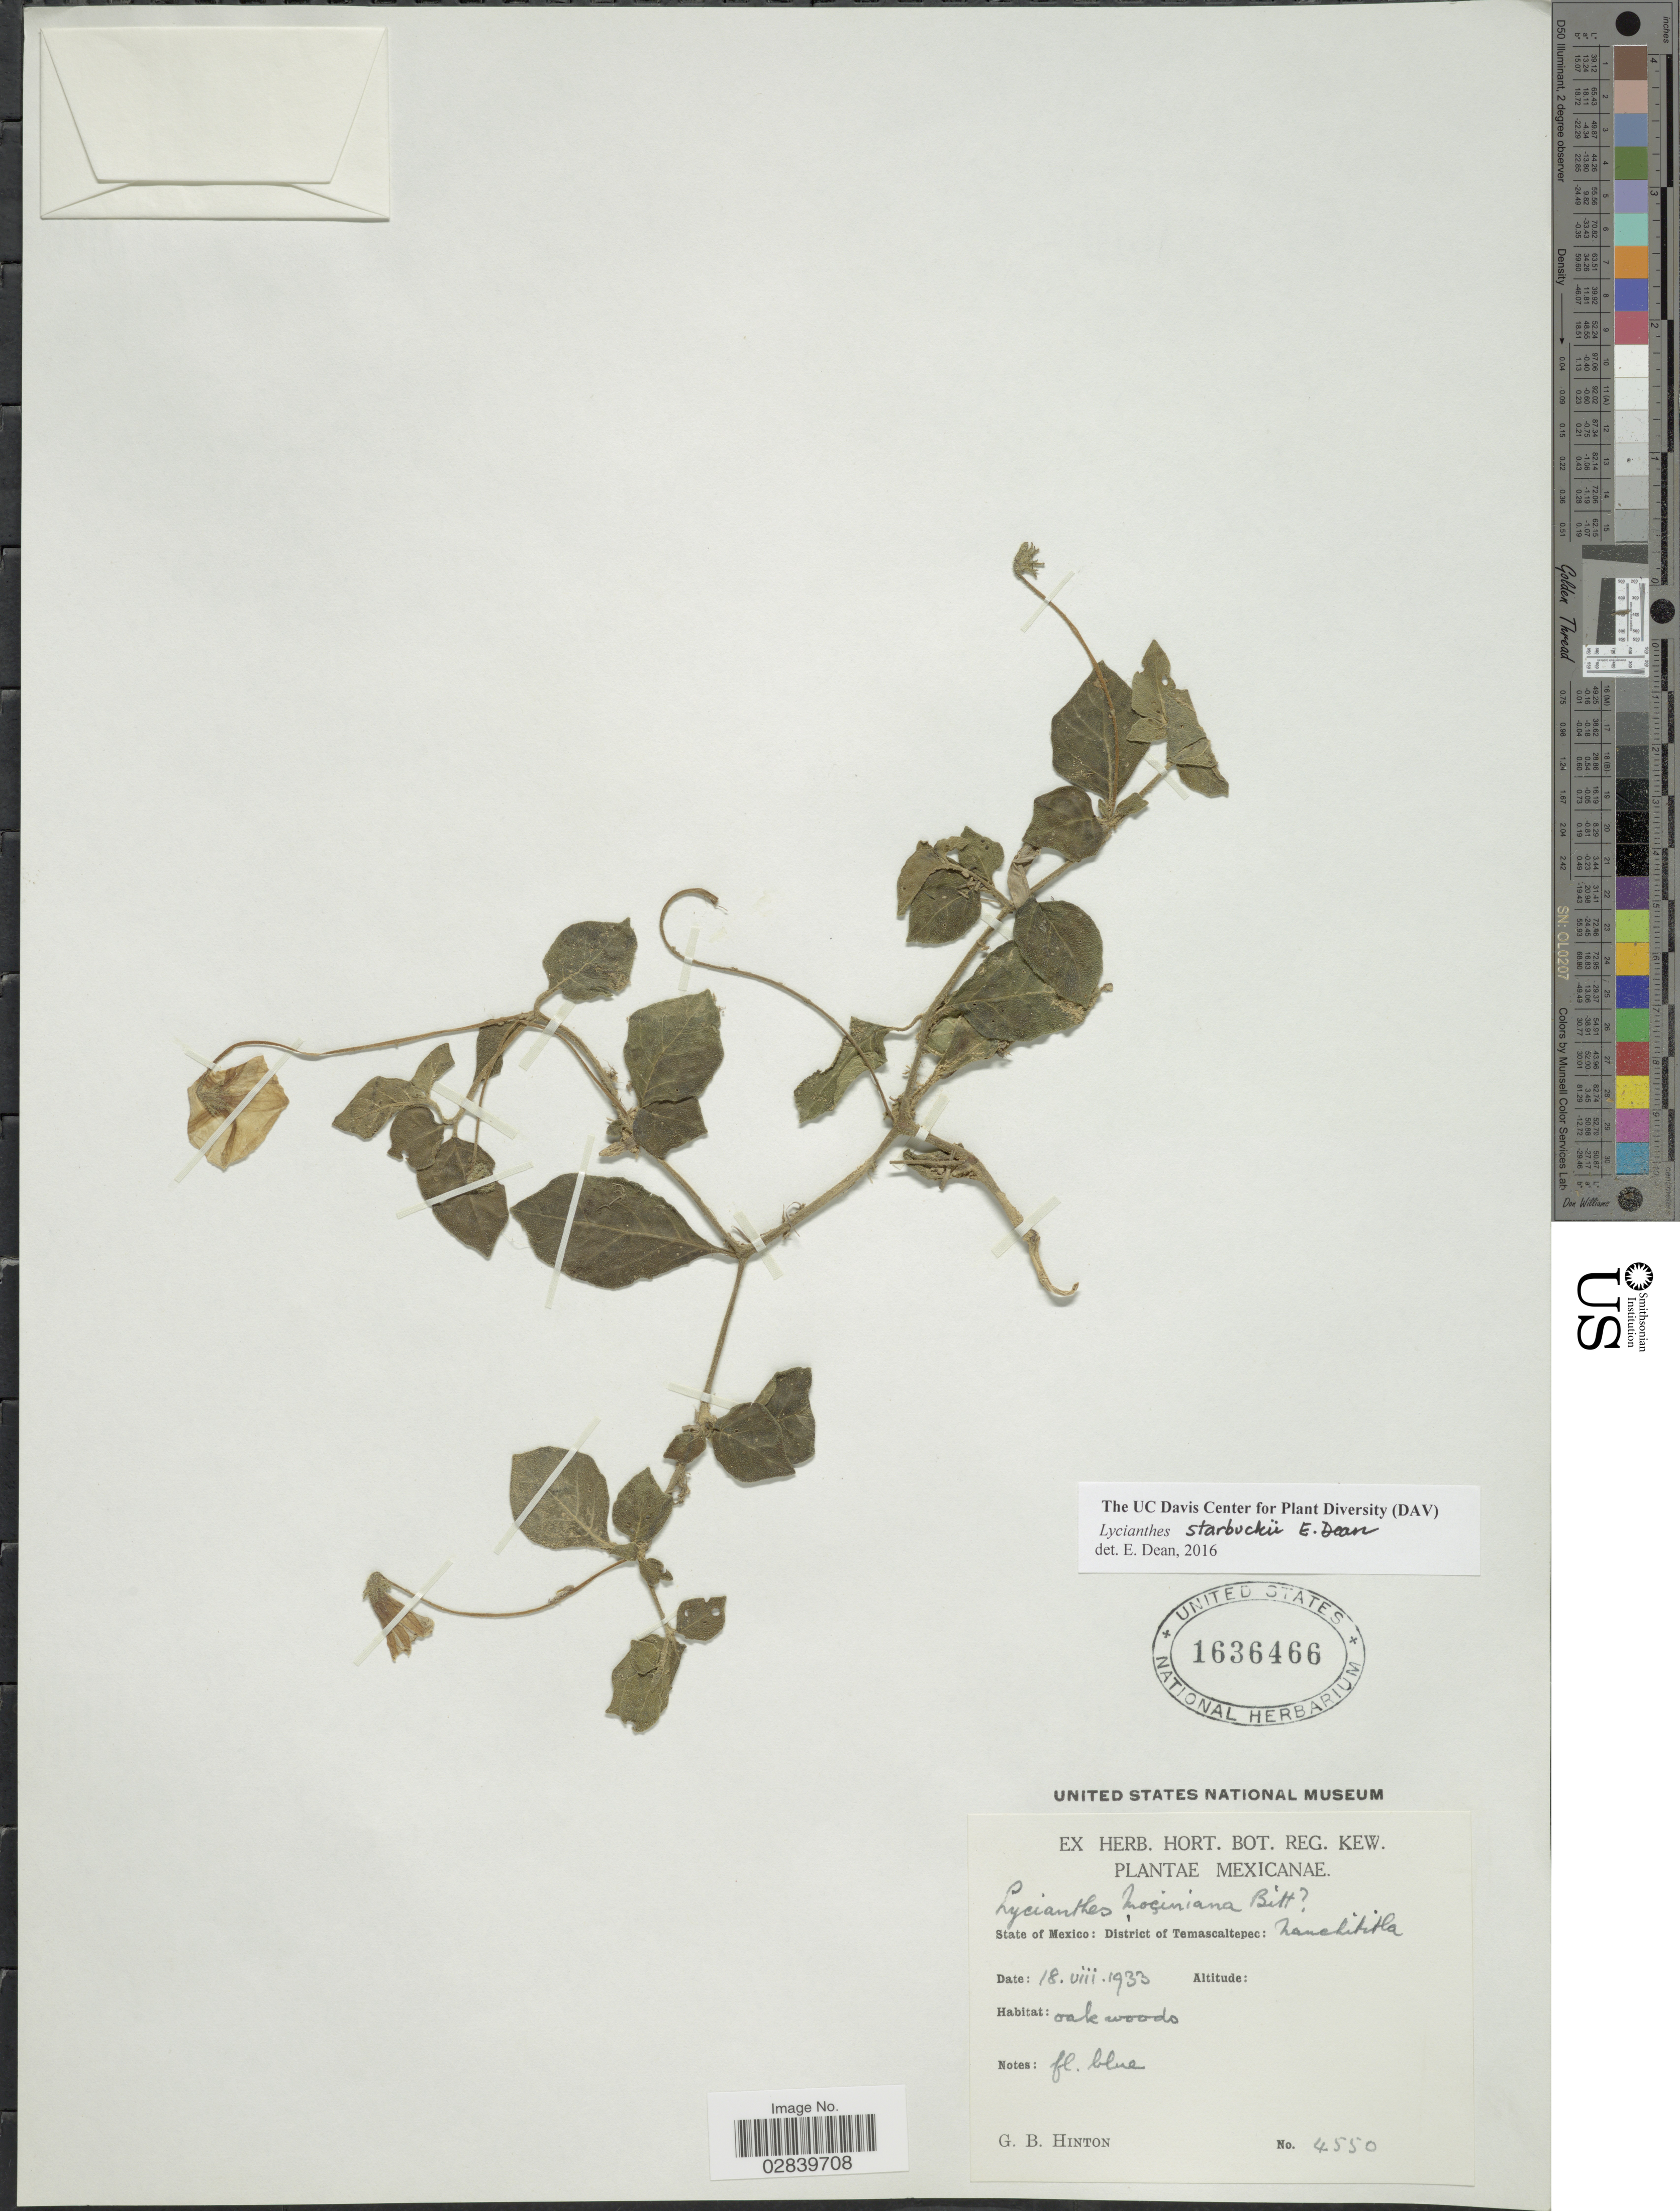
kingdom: Plantae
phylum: Tracheophyta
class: Magnoliopsida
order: Solanales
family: Solanaceae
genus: Lycianthes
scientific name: Lycianthes starbuckii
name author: E. Dean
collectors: G. B. Hinton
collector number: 4550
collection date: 1933-08-18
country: Mexico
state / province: México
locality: District of Temascaltepe: Nanchititla.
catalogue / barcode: US 1636466